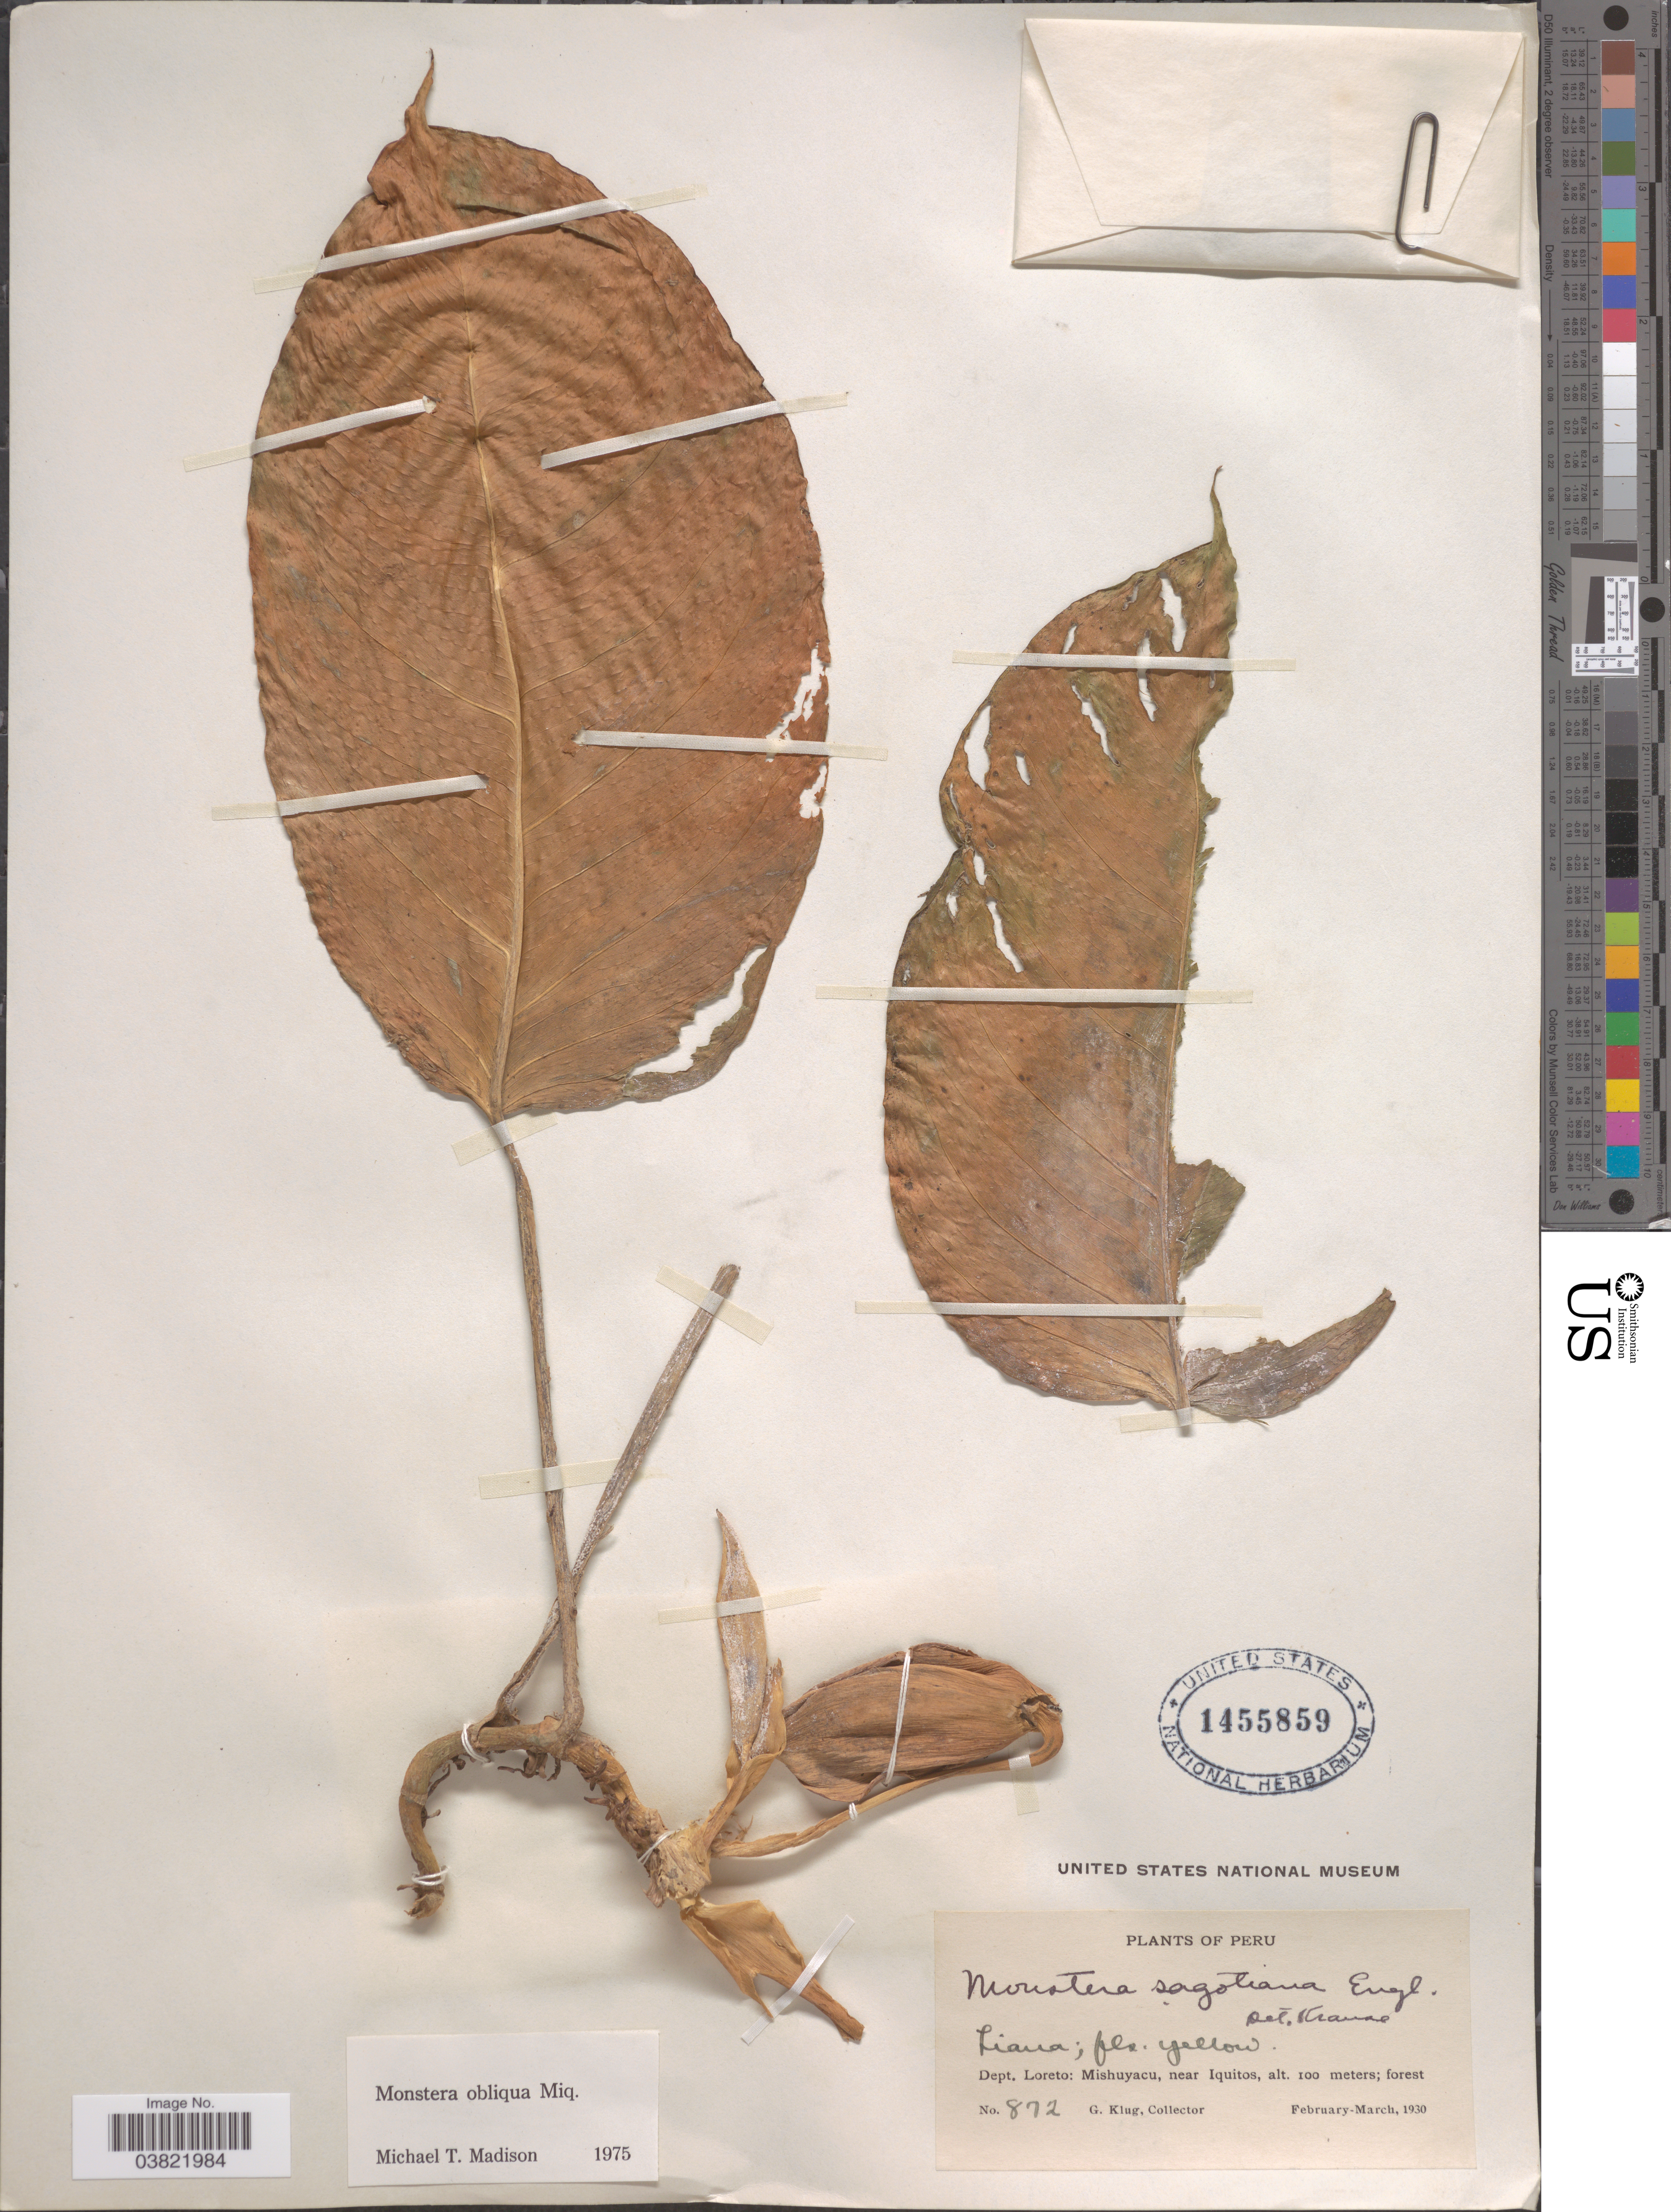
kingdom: Plantae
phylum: Tracheophyta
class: Liliopsida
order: Alismatales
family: Araceae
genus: Monstera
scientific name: Monstera obliqua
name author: Miq.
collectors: G. Klug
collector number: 872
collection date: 1930-02/1930-03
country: Peru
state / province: Loreto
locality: Dept. Loreto: Mishuyacu, near Iquitos.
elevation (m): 100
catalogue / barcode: US 1455859